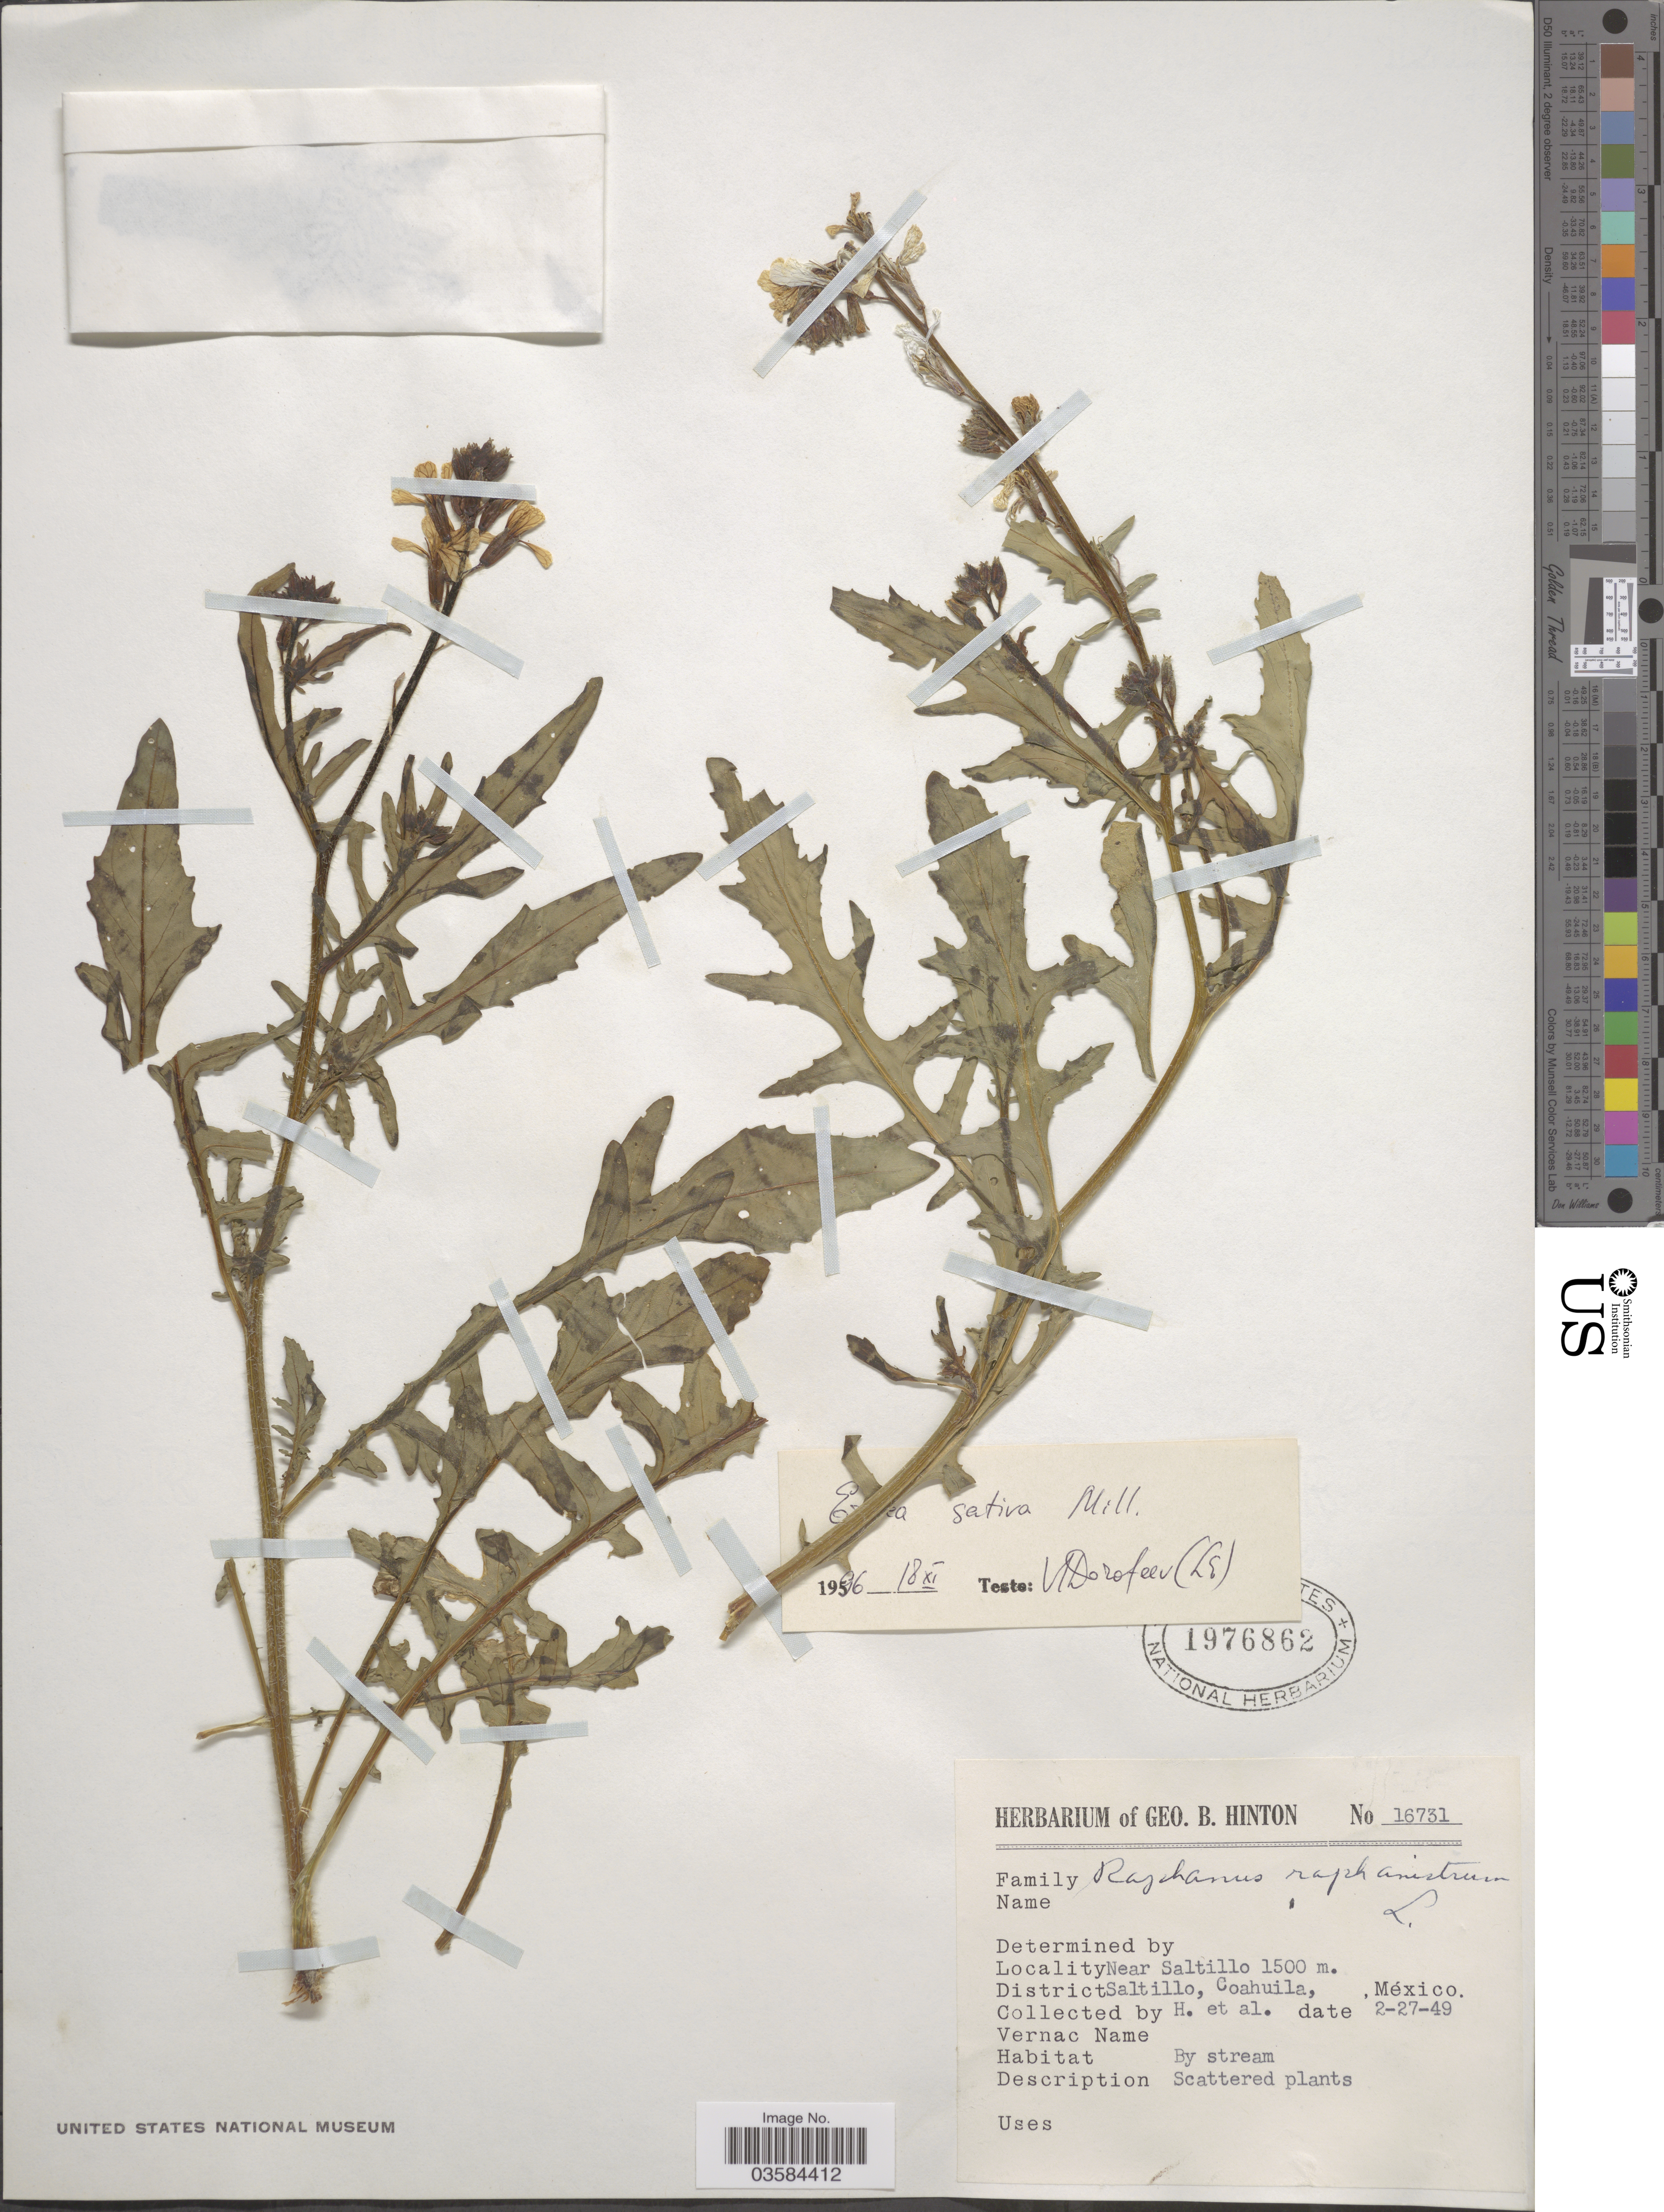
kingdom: Plantae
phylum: Tracheophyta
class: Magnoliopsida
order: Brassicales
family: Brassicaceae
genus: Eruca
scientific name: Eruca vesicaria subsp. sativa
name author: (Mill.) Thell.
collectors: G. B. Hinton & et al.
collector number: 16731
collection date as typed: Transcribed d/m/y: 27/2/49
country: Mexico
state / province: Coahuila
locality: Near Saltillo. By stream.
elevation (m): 1500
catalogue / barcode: US 1976862